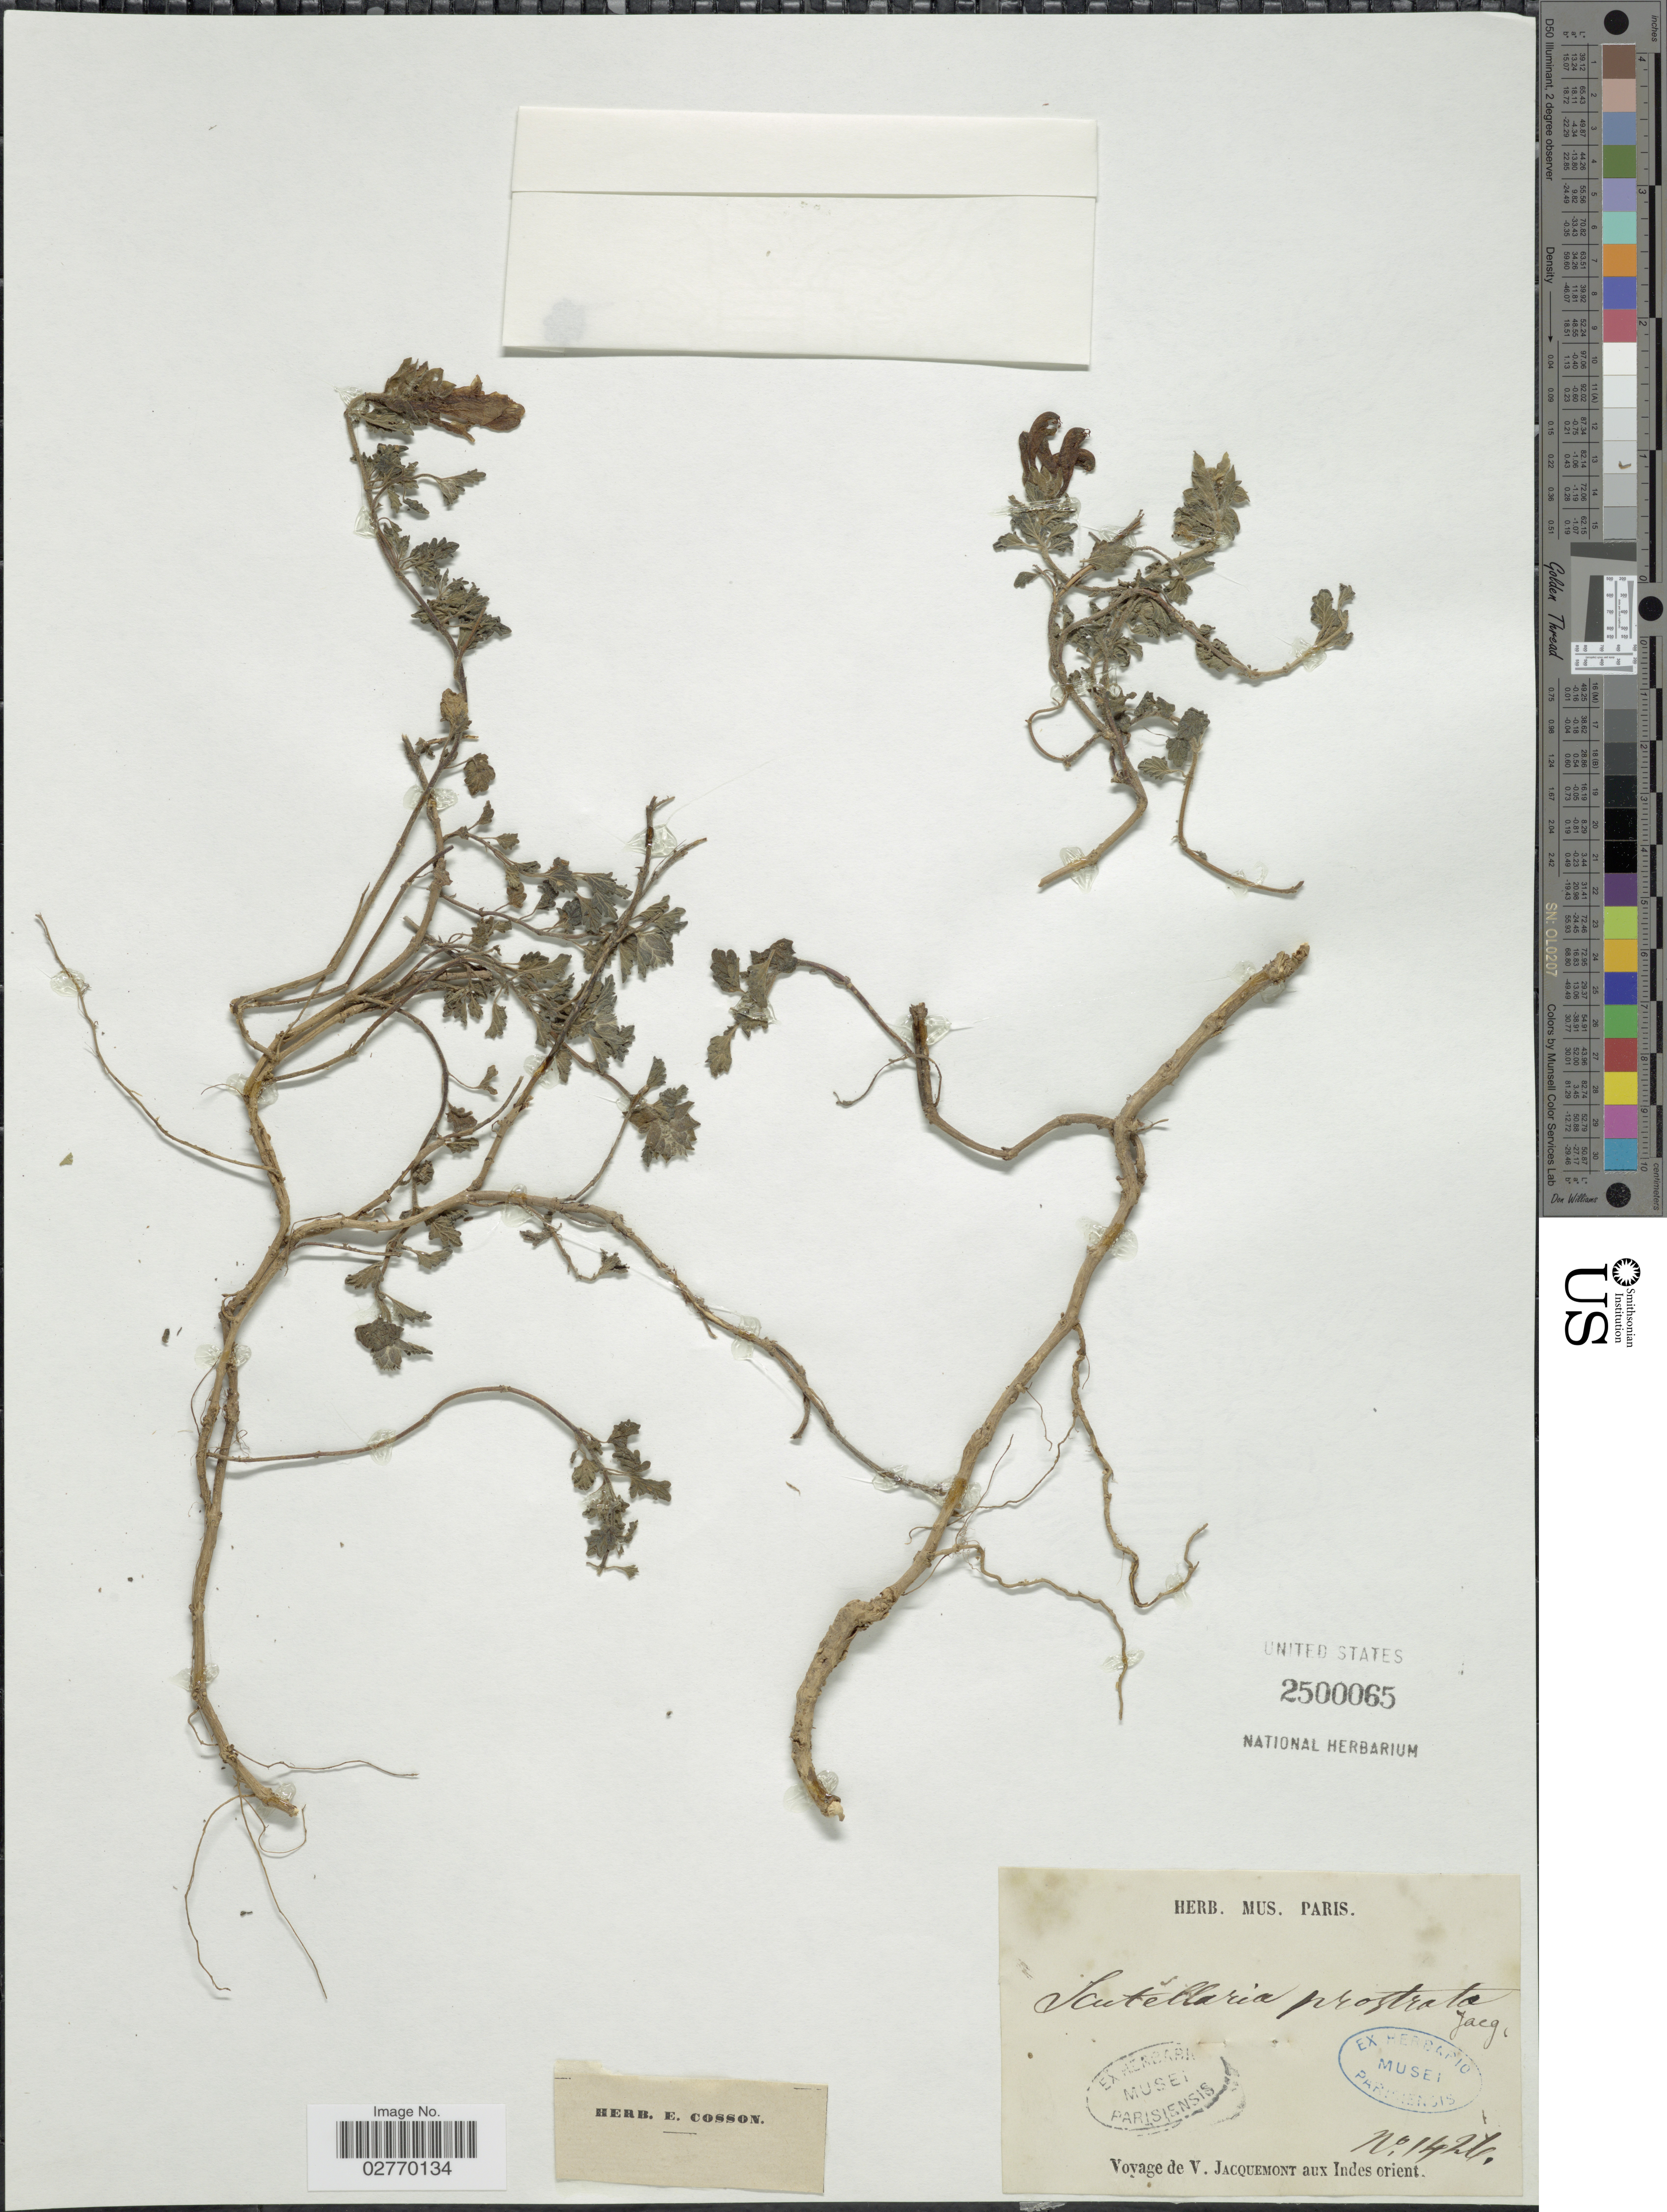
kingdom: Plantae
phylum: Tracheophyta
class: Magnoliopsida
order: Lamiales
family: Lamiaceae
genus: Scutellaria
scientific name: Scutellaria prostrata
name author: Jacquem. ex Benth.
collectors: V. Jacquemont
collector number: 1426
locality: Indes orient.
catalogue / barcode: US 2500065